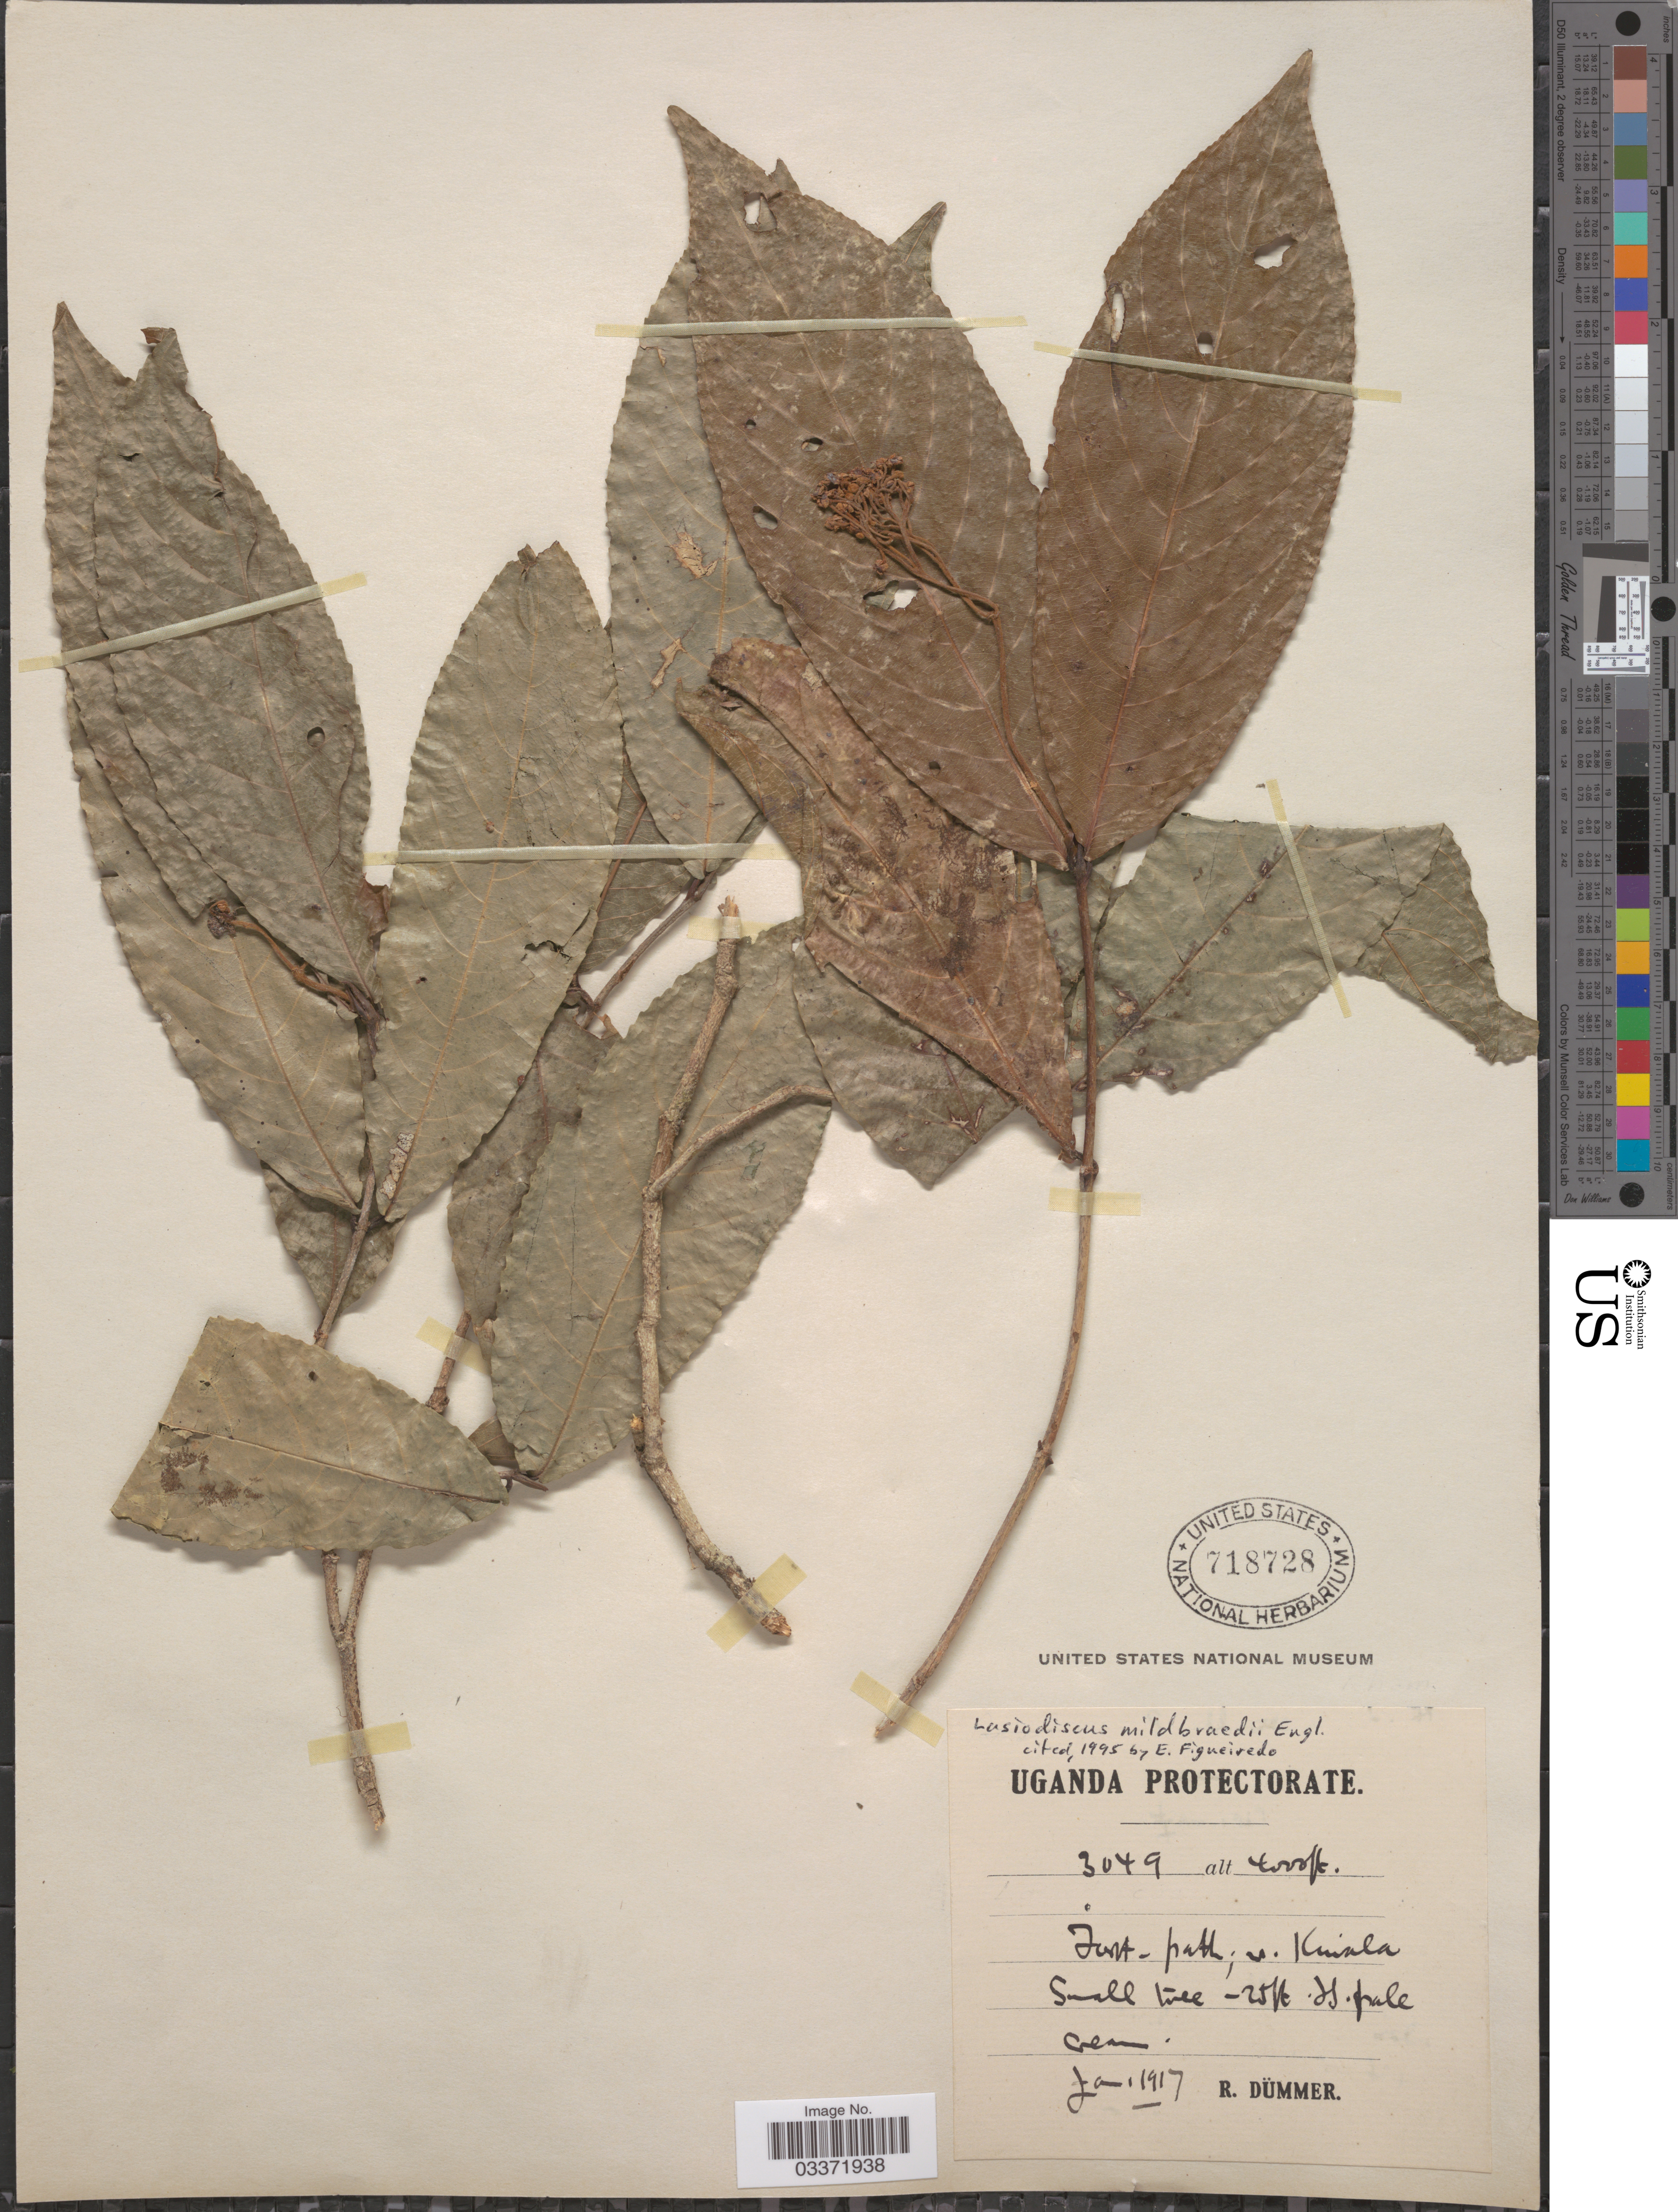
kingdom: Plantae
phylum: Tracheophyta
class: Magnoliopsida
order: Rosales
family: Rhamnaceae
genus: Lasiodiscus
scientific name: Lasiodiscus mildbraedii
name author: Engl.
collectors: R. A. Dümmer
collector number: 3049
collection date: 1917-01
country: Uganda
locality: Uganda Protectorate. Forest - path; nr. Kiwala.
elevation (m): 1219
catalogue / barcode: US 718728